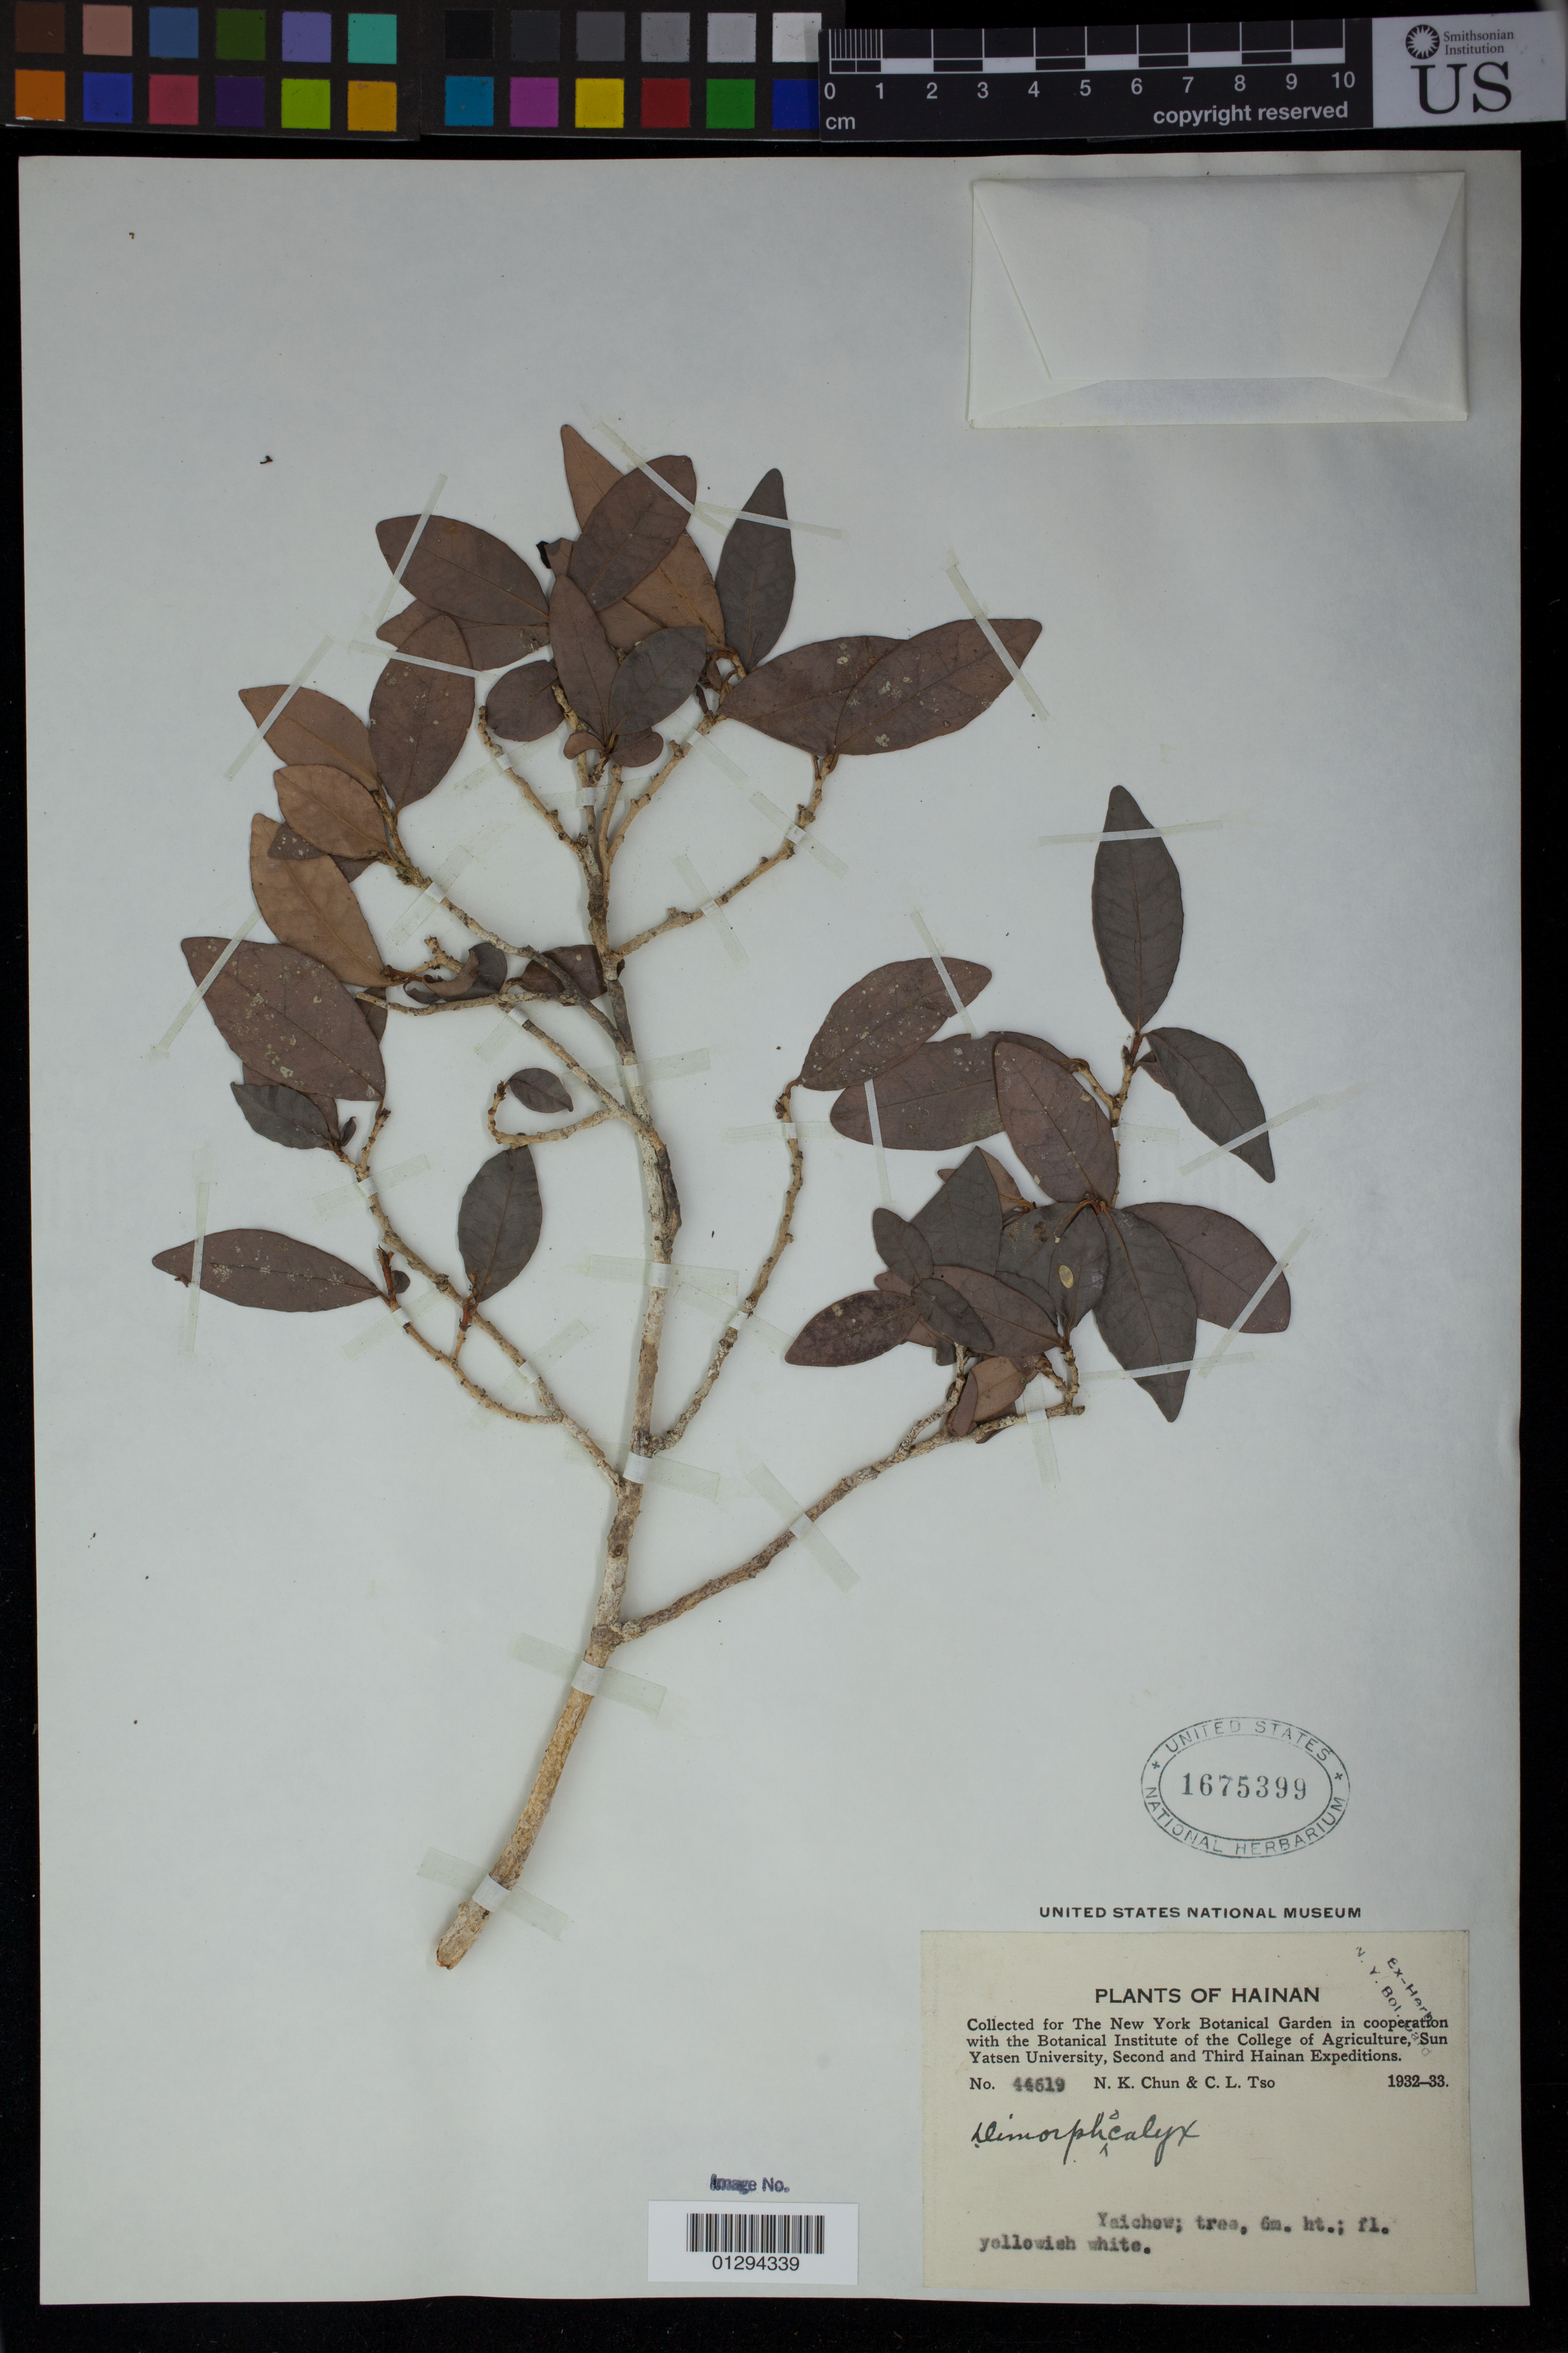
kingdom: Plantae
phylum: Tracheophyta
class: Magnoliopsida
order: Malpighiales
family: Euphorbiaceae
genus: Dimorphocalyx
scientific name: Dimorphocalyx sp.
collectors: N. K. Chun & C. Tso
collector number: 44619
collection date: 1932/1933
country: China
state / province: Hainan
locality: Yaichow.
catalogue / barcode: US 1675399